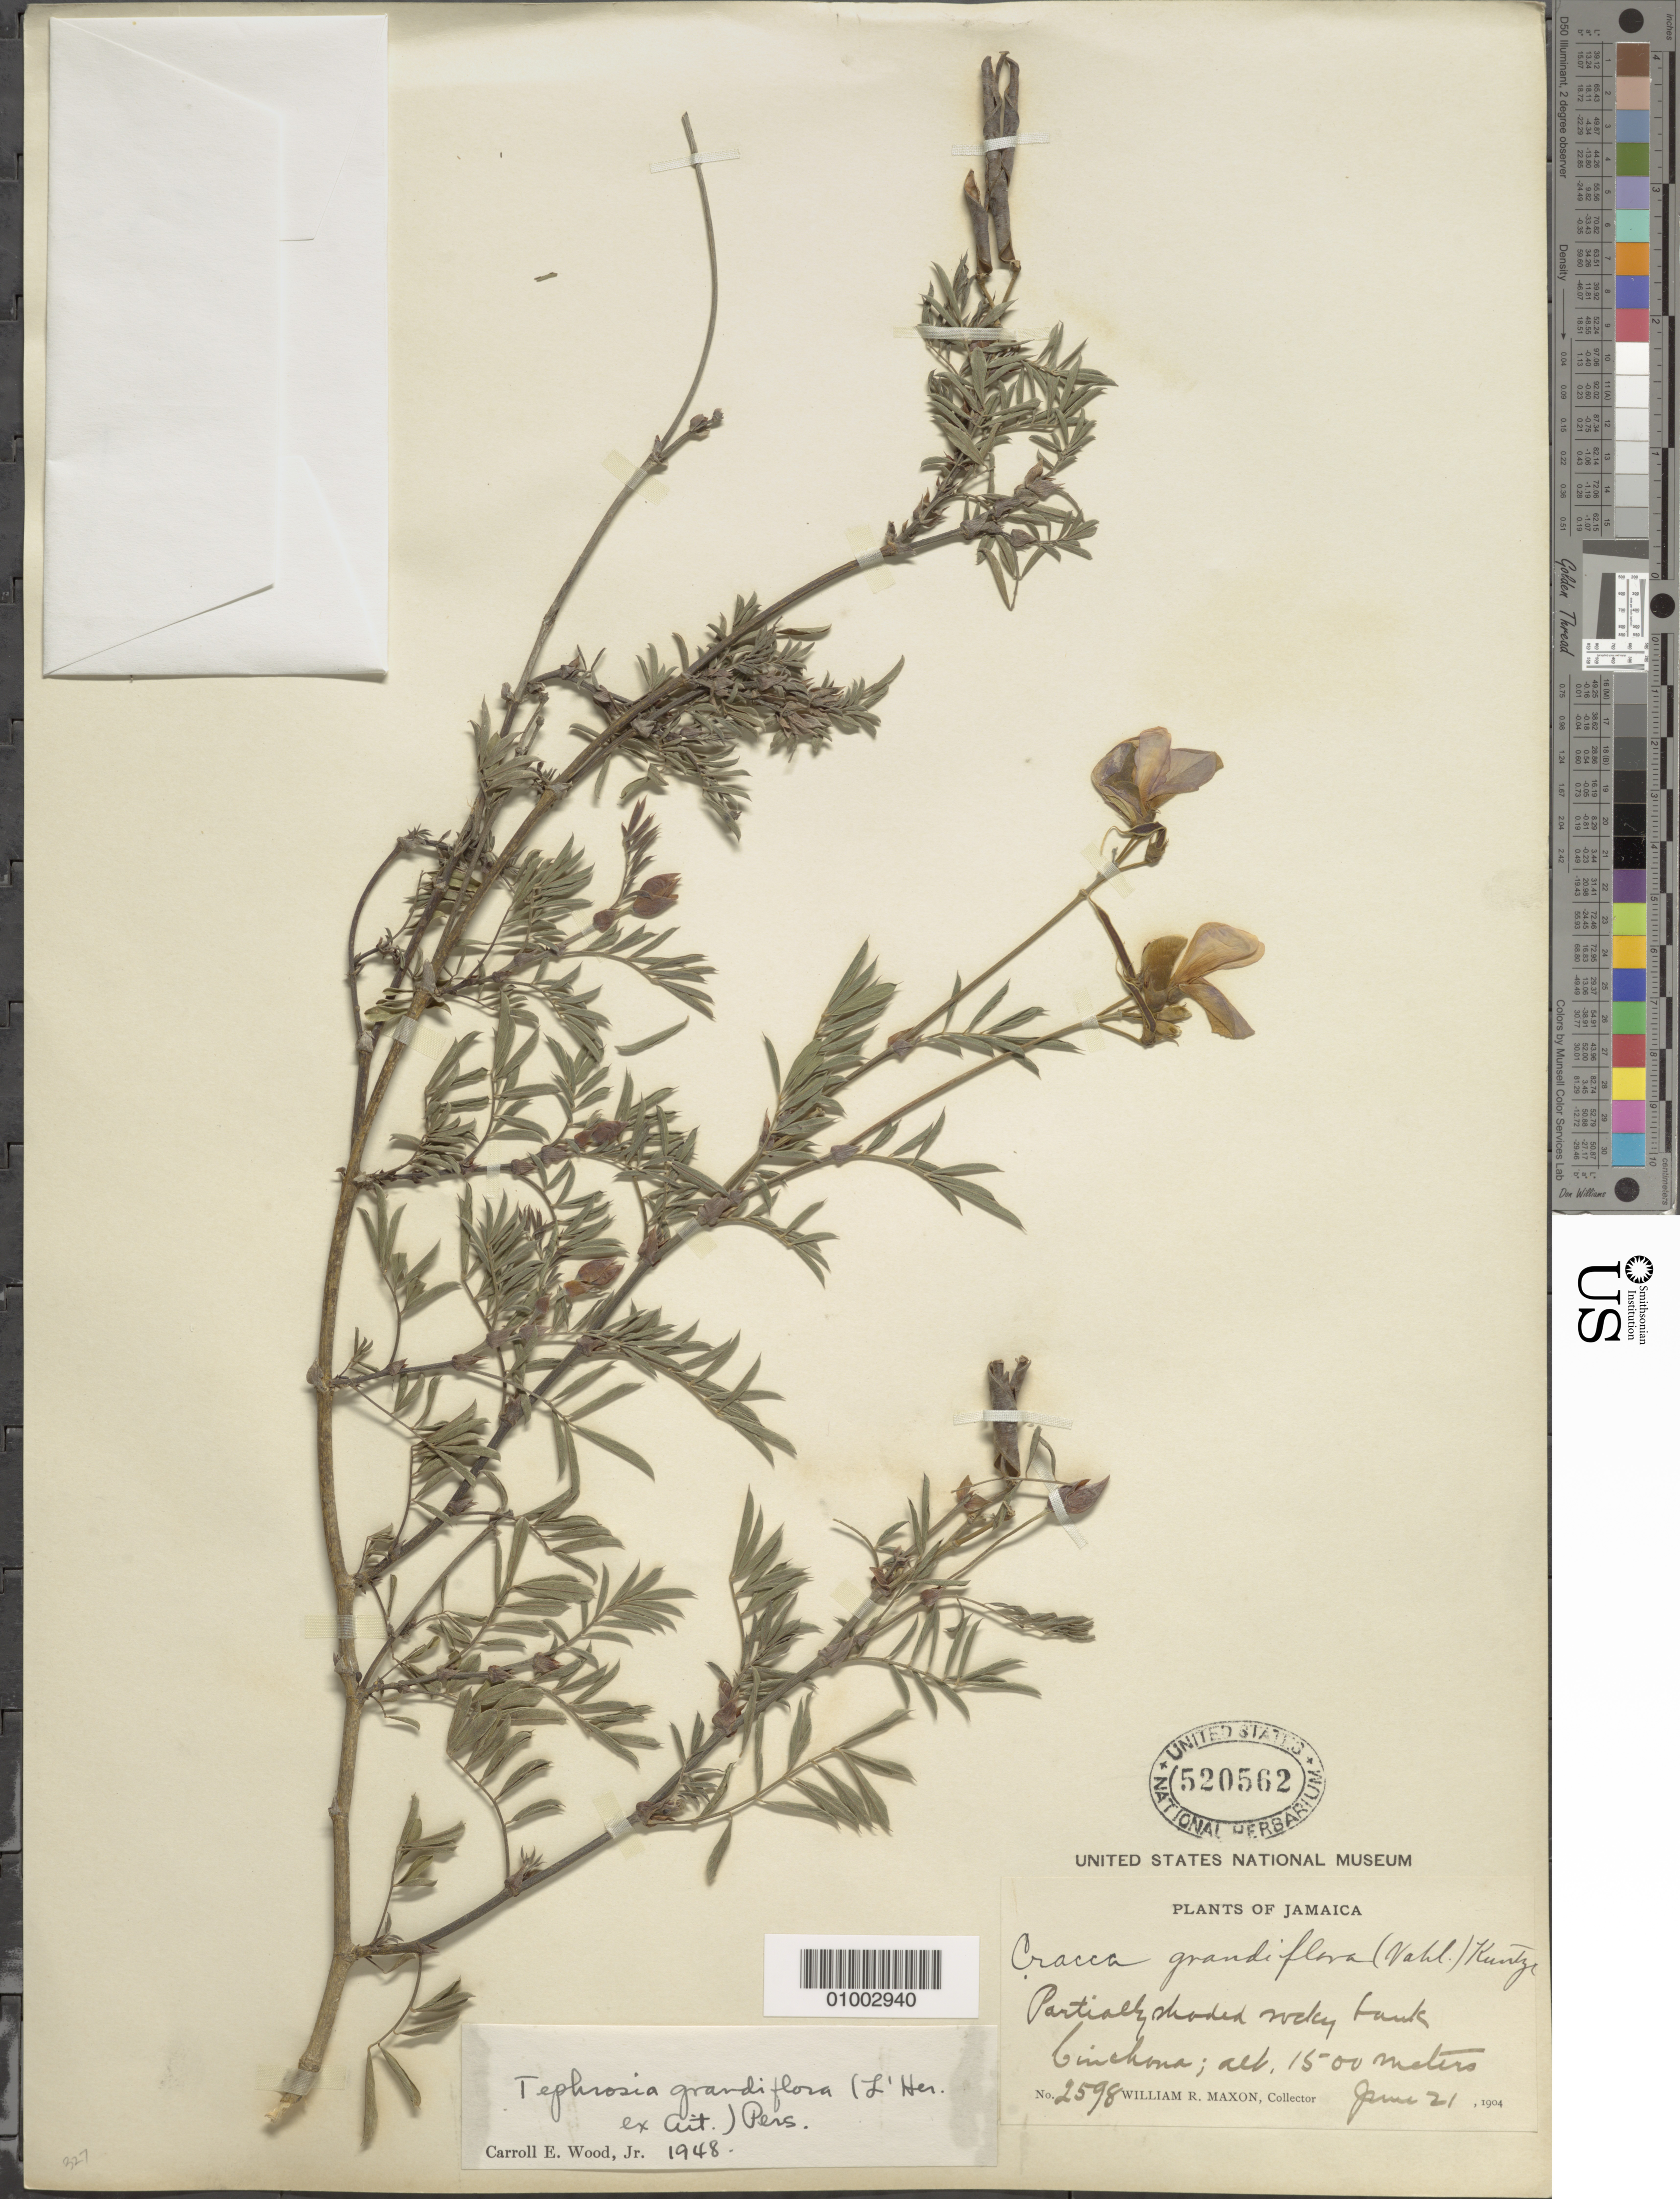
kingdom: Plantae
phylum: Tracheophyta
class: Magnoliopsida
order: Fabales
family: Fabaceae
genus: Tephrosia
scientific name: Tephrosia grandiflora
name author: (Vahl) Pers.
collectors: W. R. Maxon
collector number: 2598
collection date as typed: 21 Jun 1904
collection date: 1904-06-21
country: Jamaica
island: Jamaica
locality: Cinchona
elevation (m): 1500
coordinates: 0 N, 0 E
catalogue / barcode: US 520562